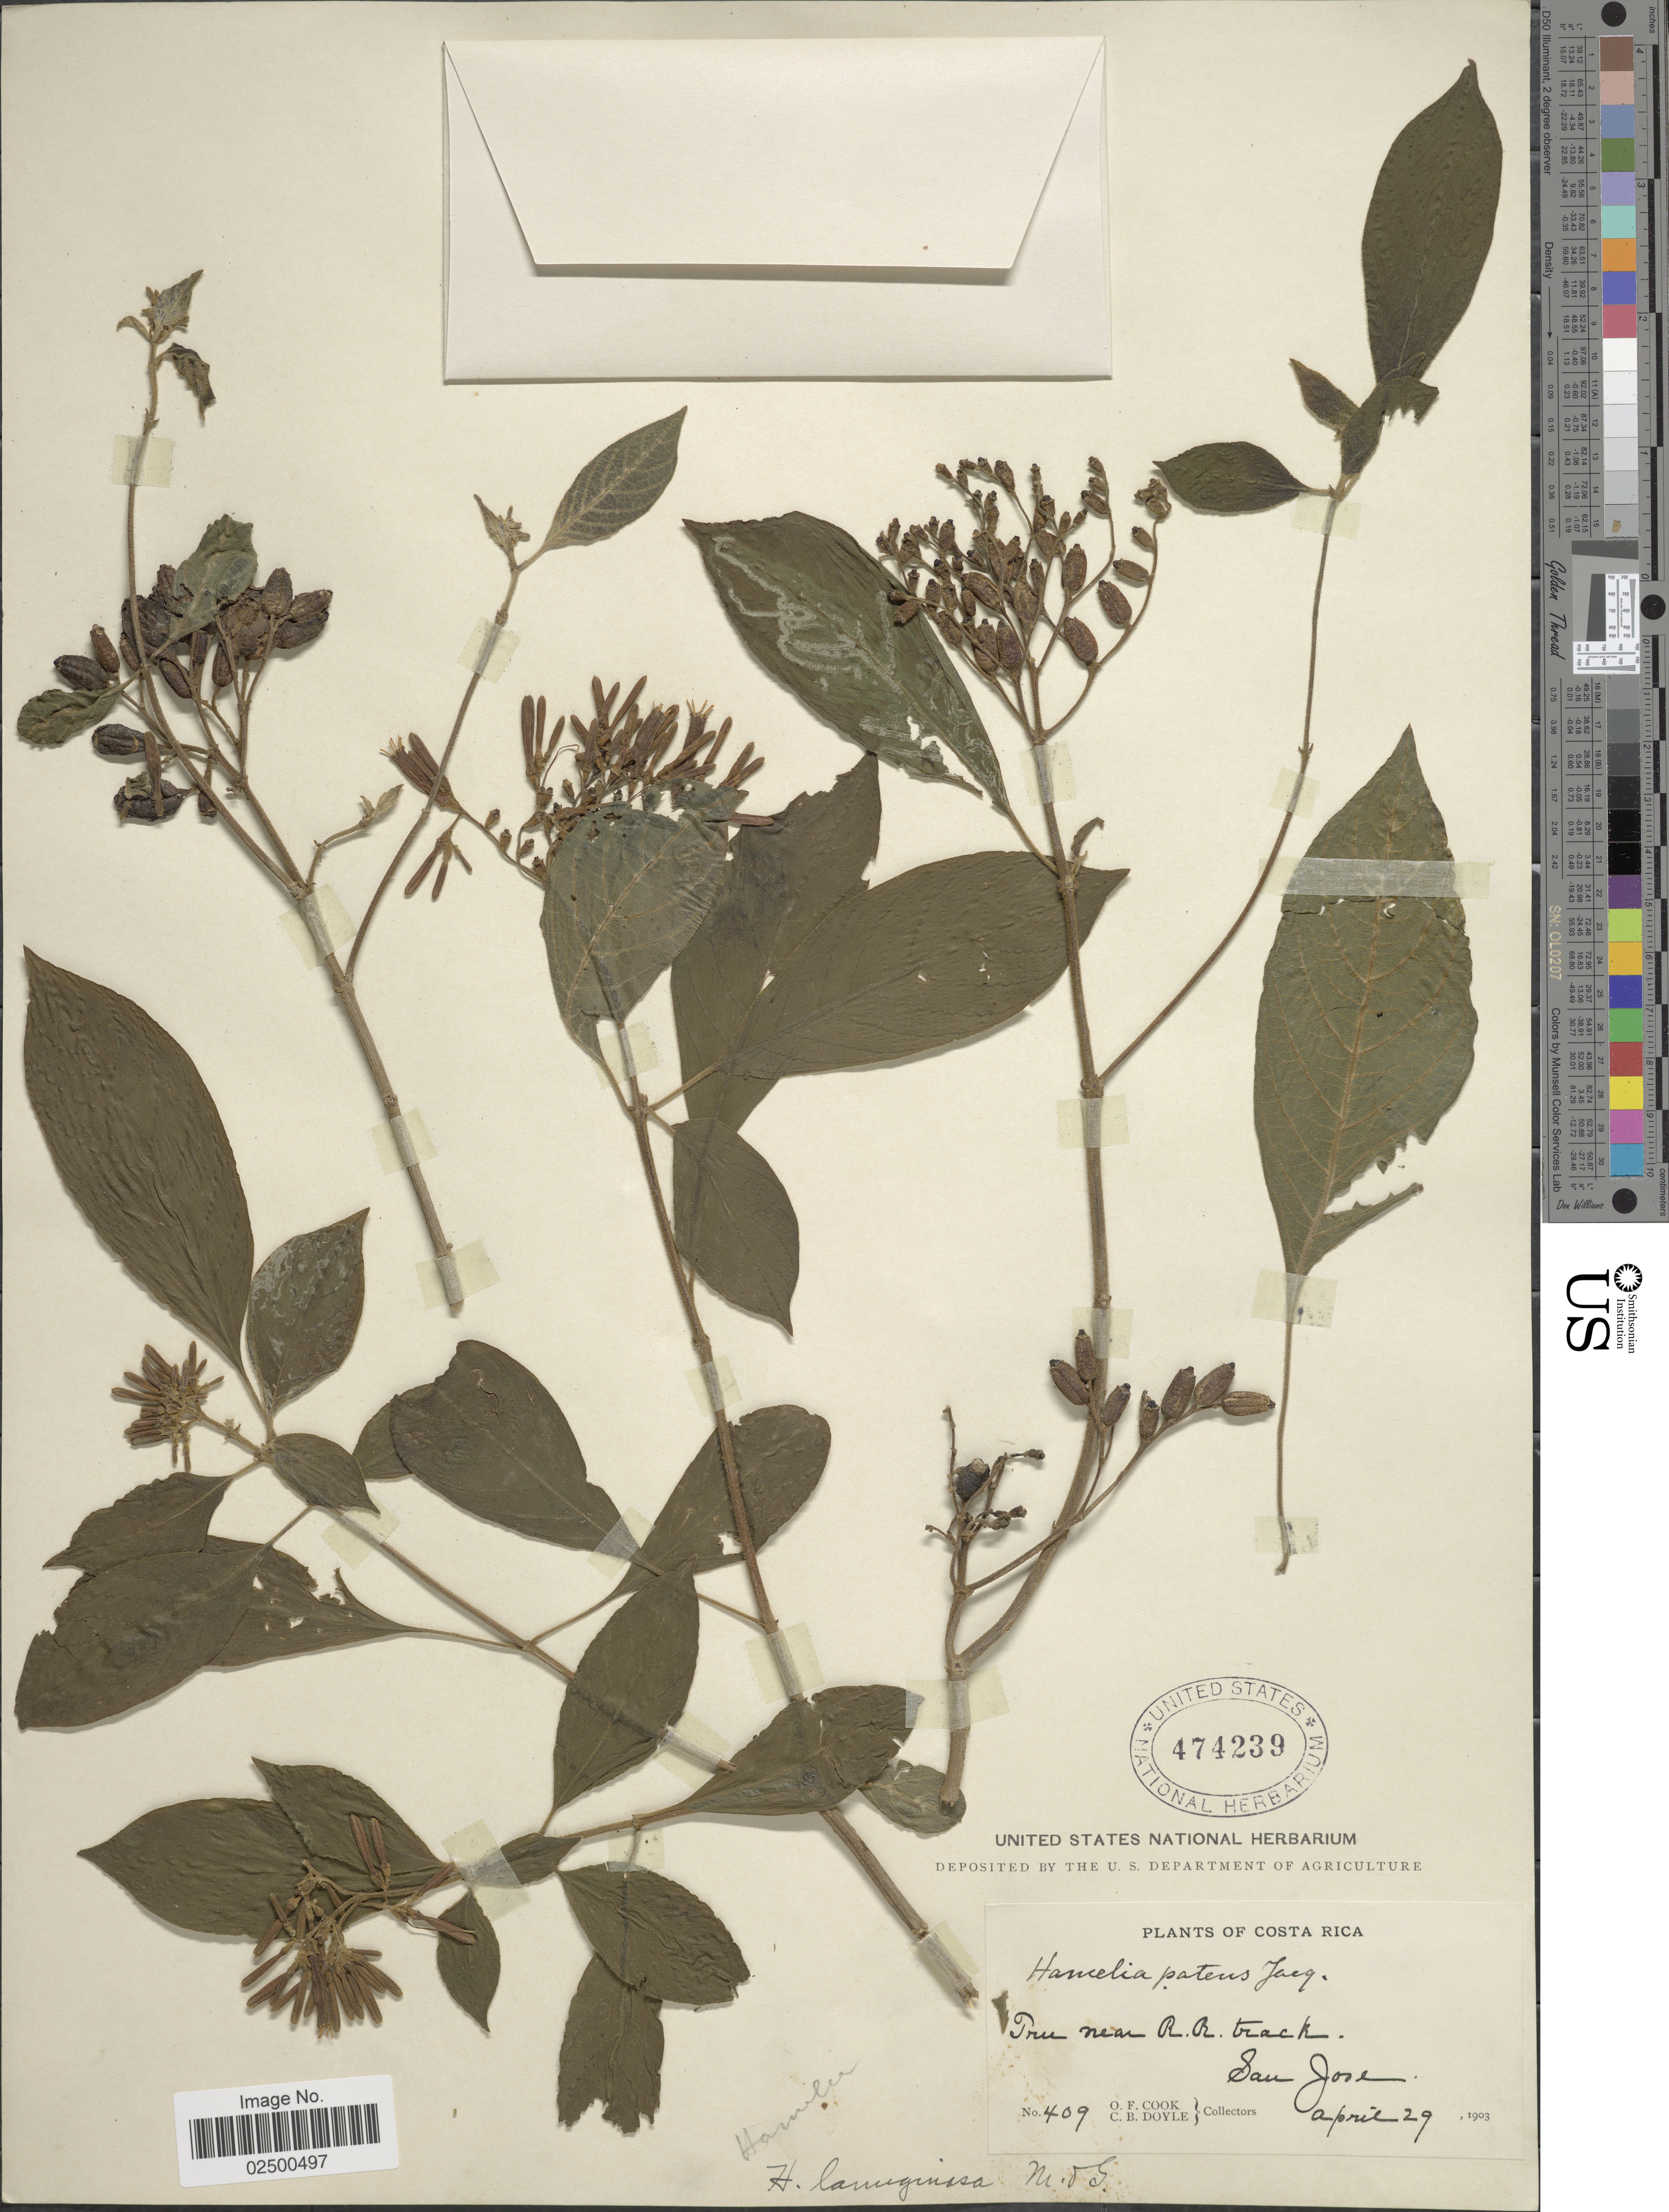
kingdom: Plantae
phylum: Tracheophyta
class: Magnoliopsida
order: Gentianales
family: Rubiaceae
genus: Hamelia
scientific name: Hamelia erecta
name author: Jacq.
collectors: O. F. Cook & C. Doyle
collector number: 409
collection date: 1903-04-29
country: Costa Rica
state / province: San José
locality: Near R.R. track, San Jose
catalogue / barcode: US 474239